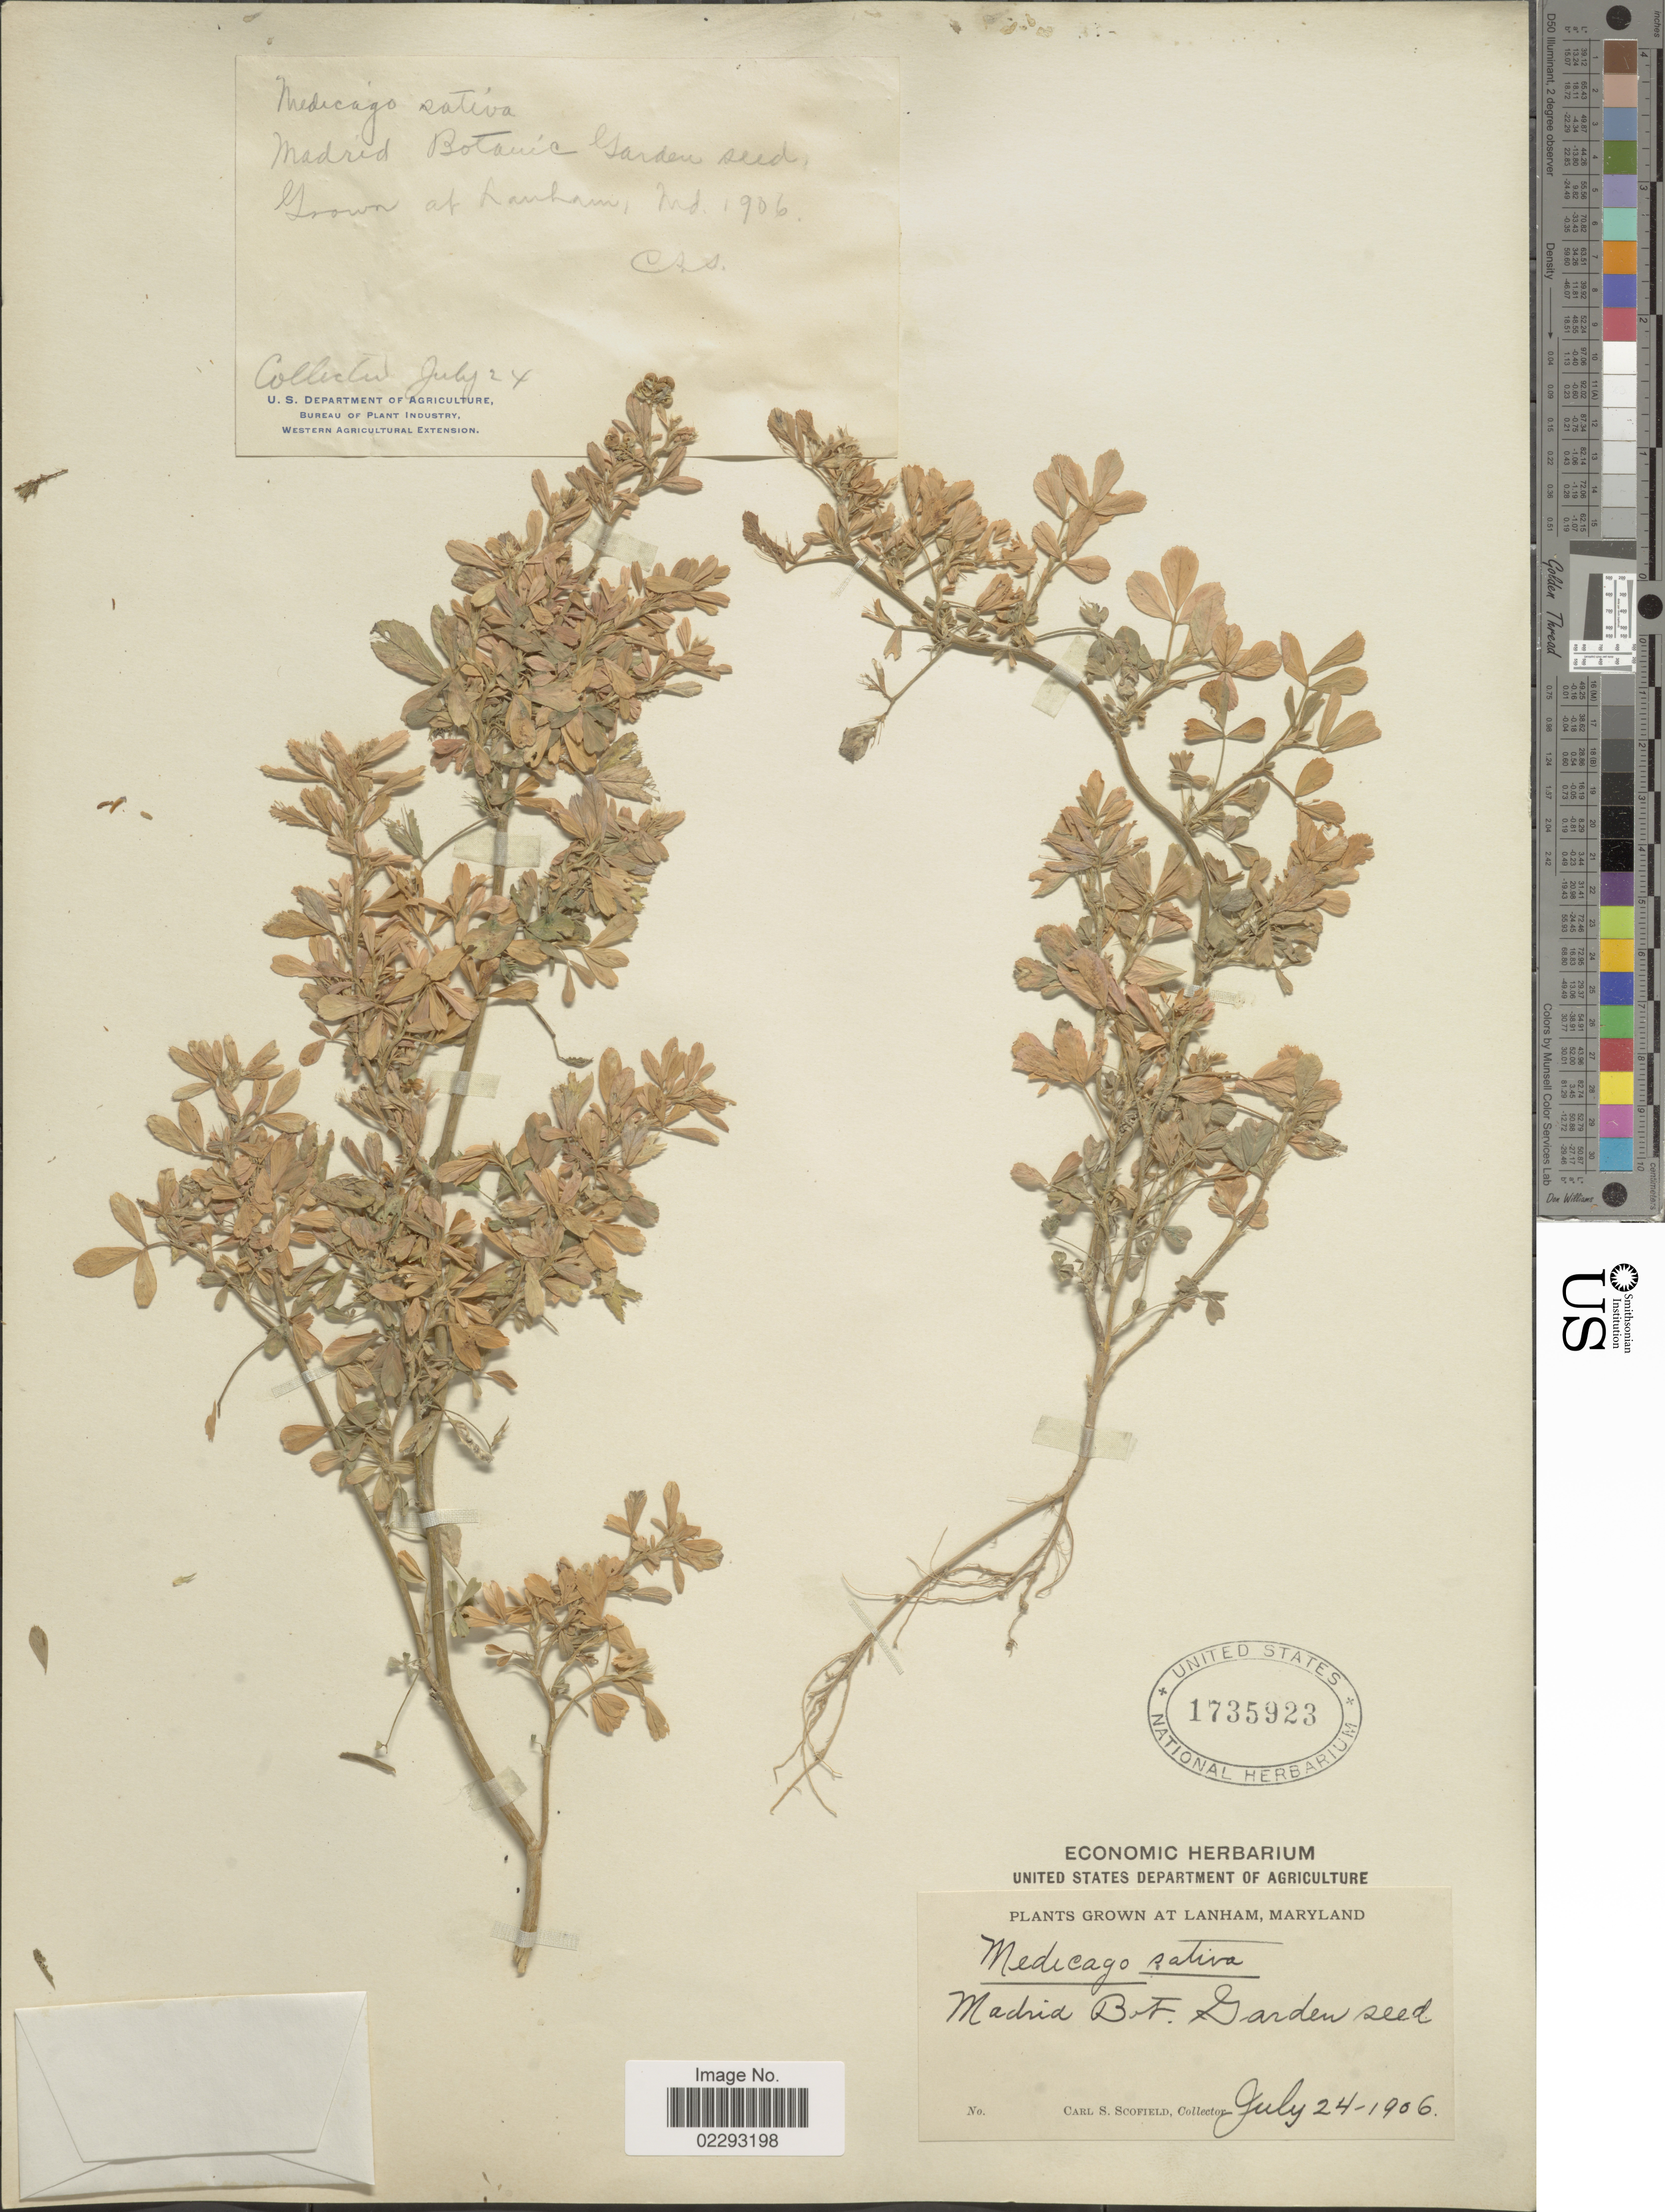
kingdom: Plantae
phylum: Tracheophyta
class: Magnoliopsida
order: Fabales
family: Fabaceae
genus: Medicago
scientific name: Medicago sativa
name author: L.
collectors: C. Scofield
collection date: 1906-07-24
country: United States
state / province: Maryland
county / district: Prince George's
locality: Lanham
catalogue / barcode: US 1735923